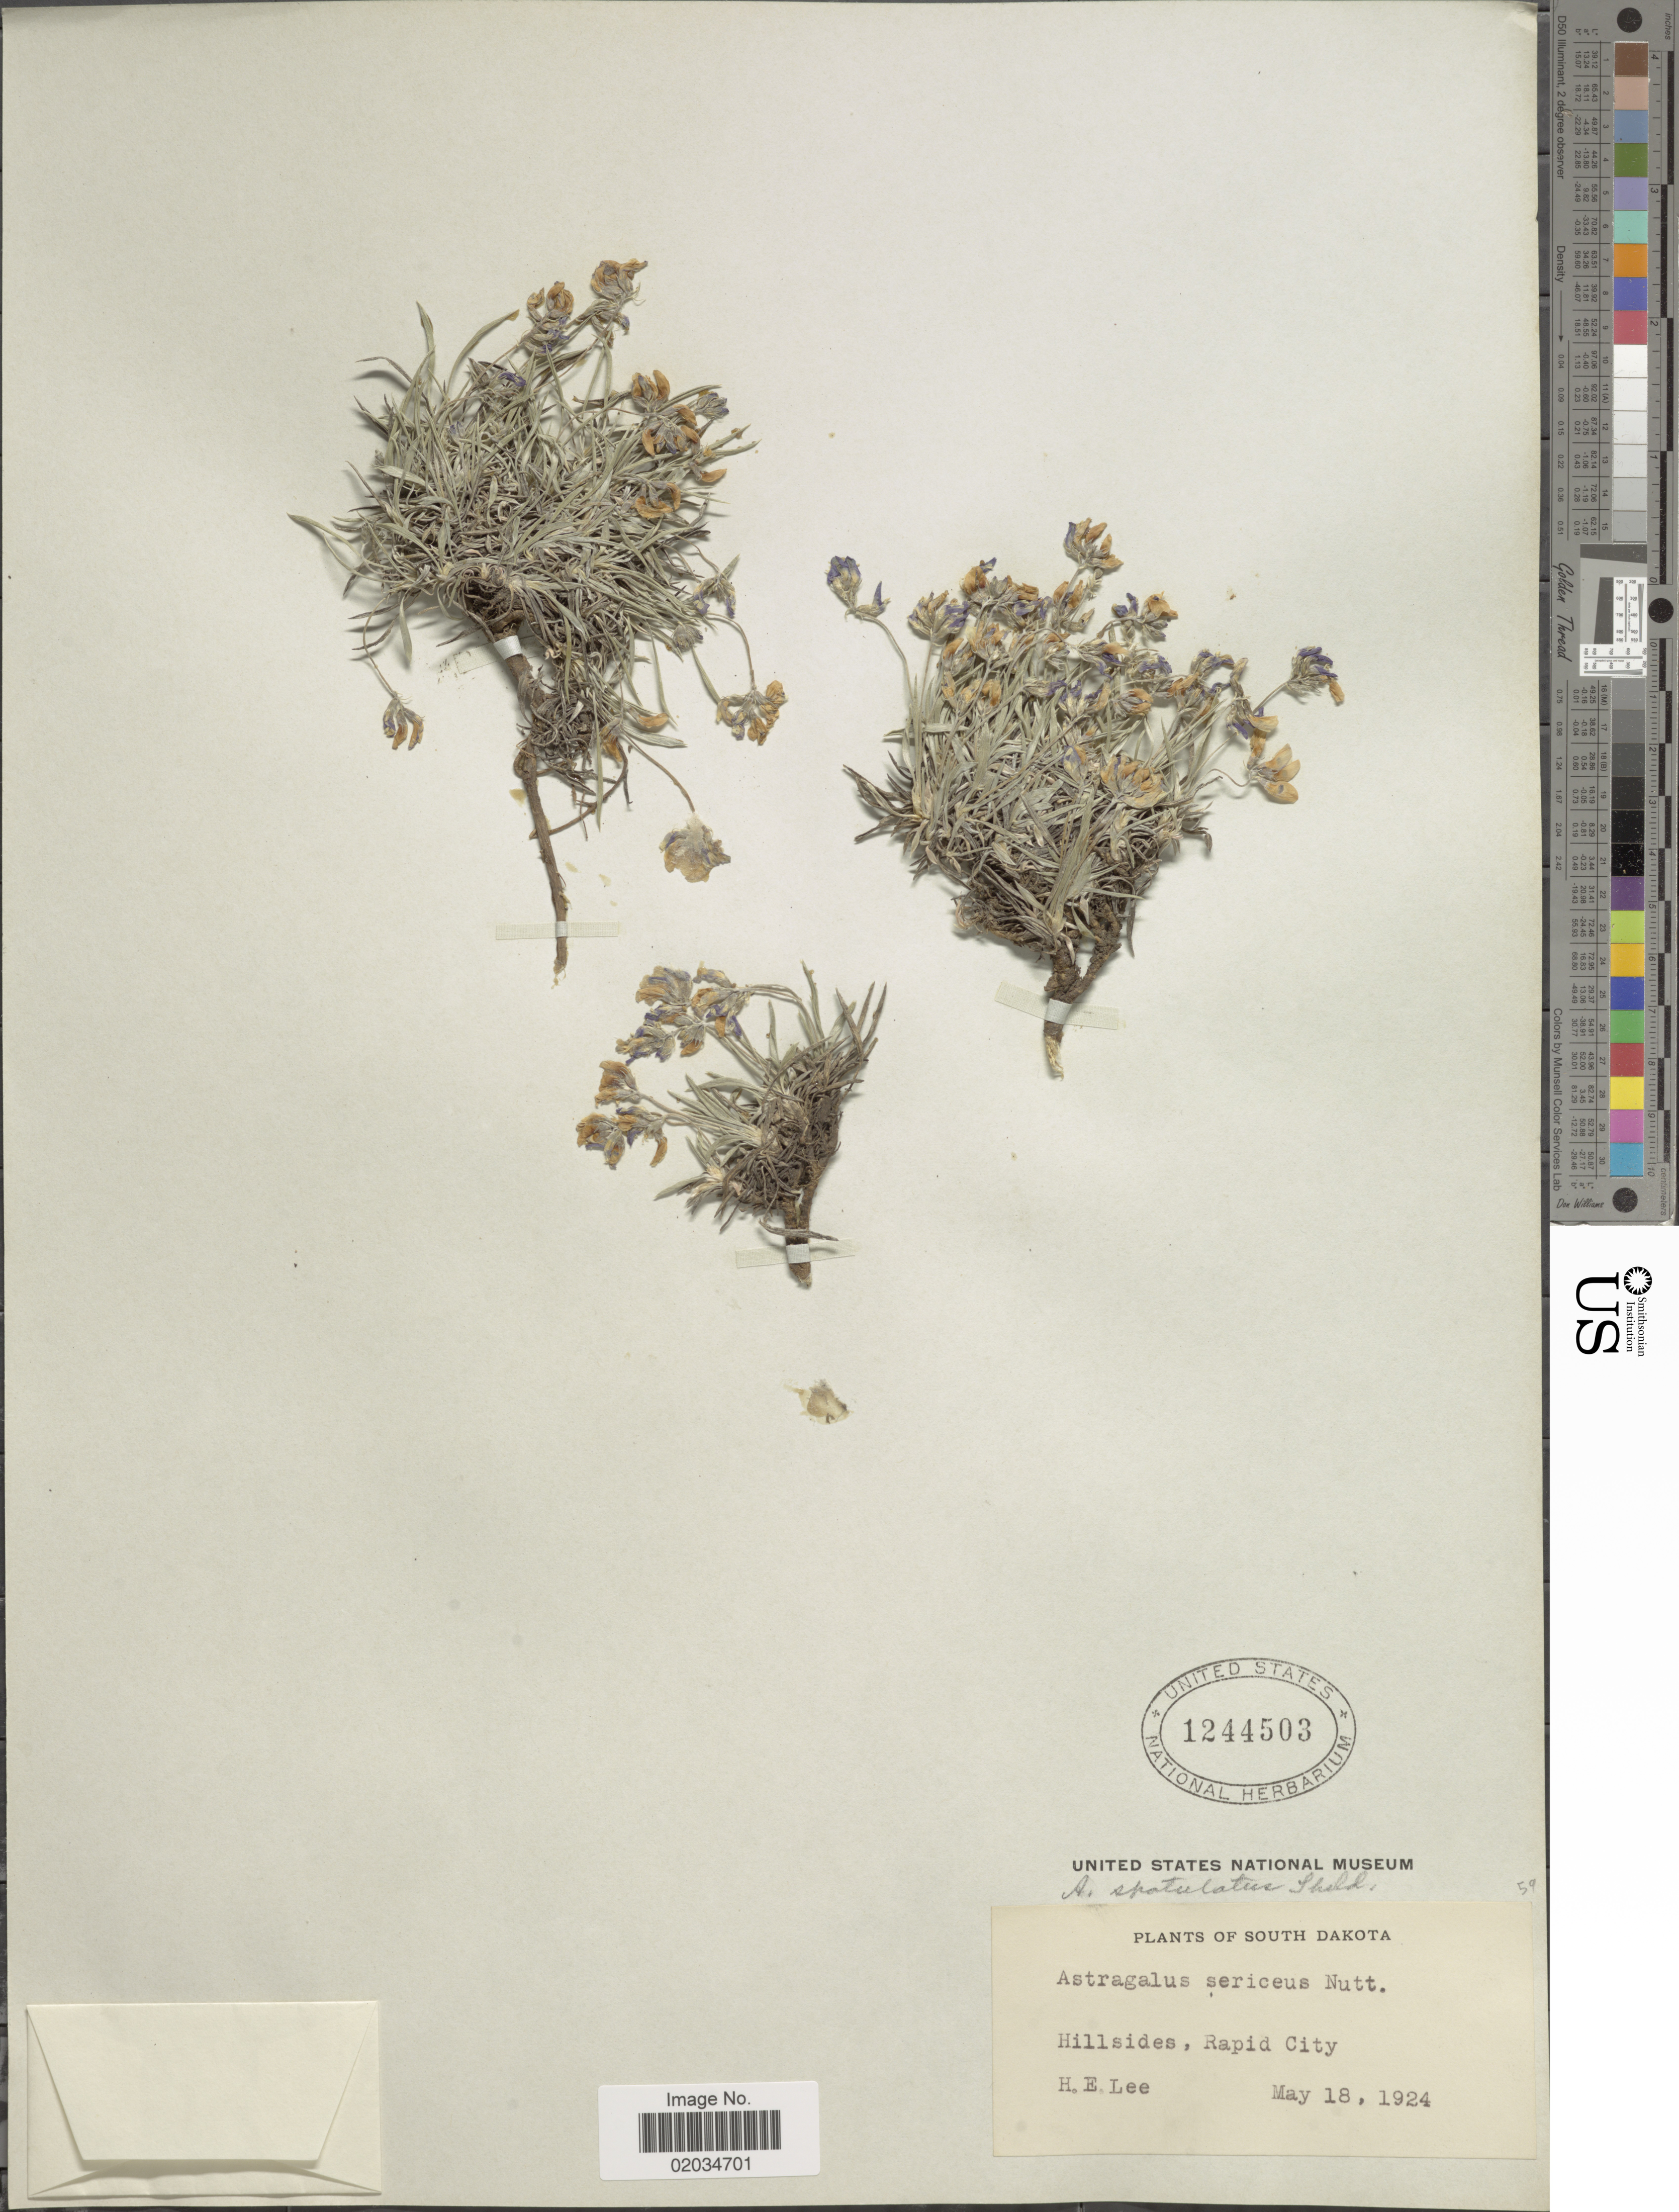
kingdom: Plantae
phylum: Tracheophyta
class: Magnoliopsida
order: Fabales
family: Fabaceae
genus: Astragalus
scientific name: Astragalus sparsiflorus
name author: A. Gray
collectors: H. Lee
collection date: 1924-05-18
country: United States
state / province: South Dakota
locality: Rapid City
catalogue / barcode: US 1244503